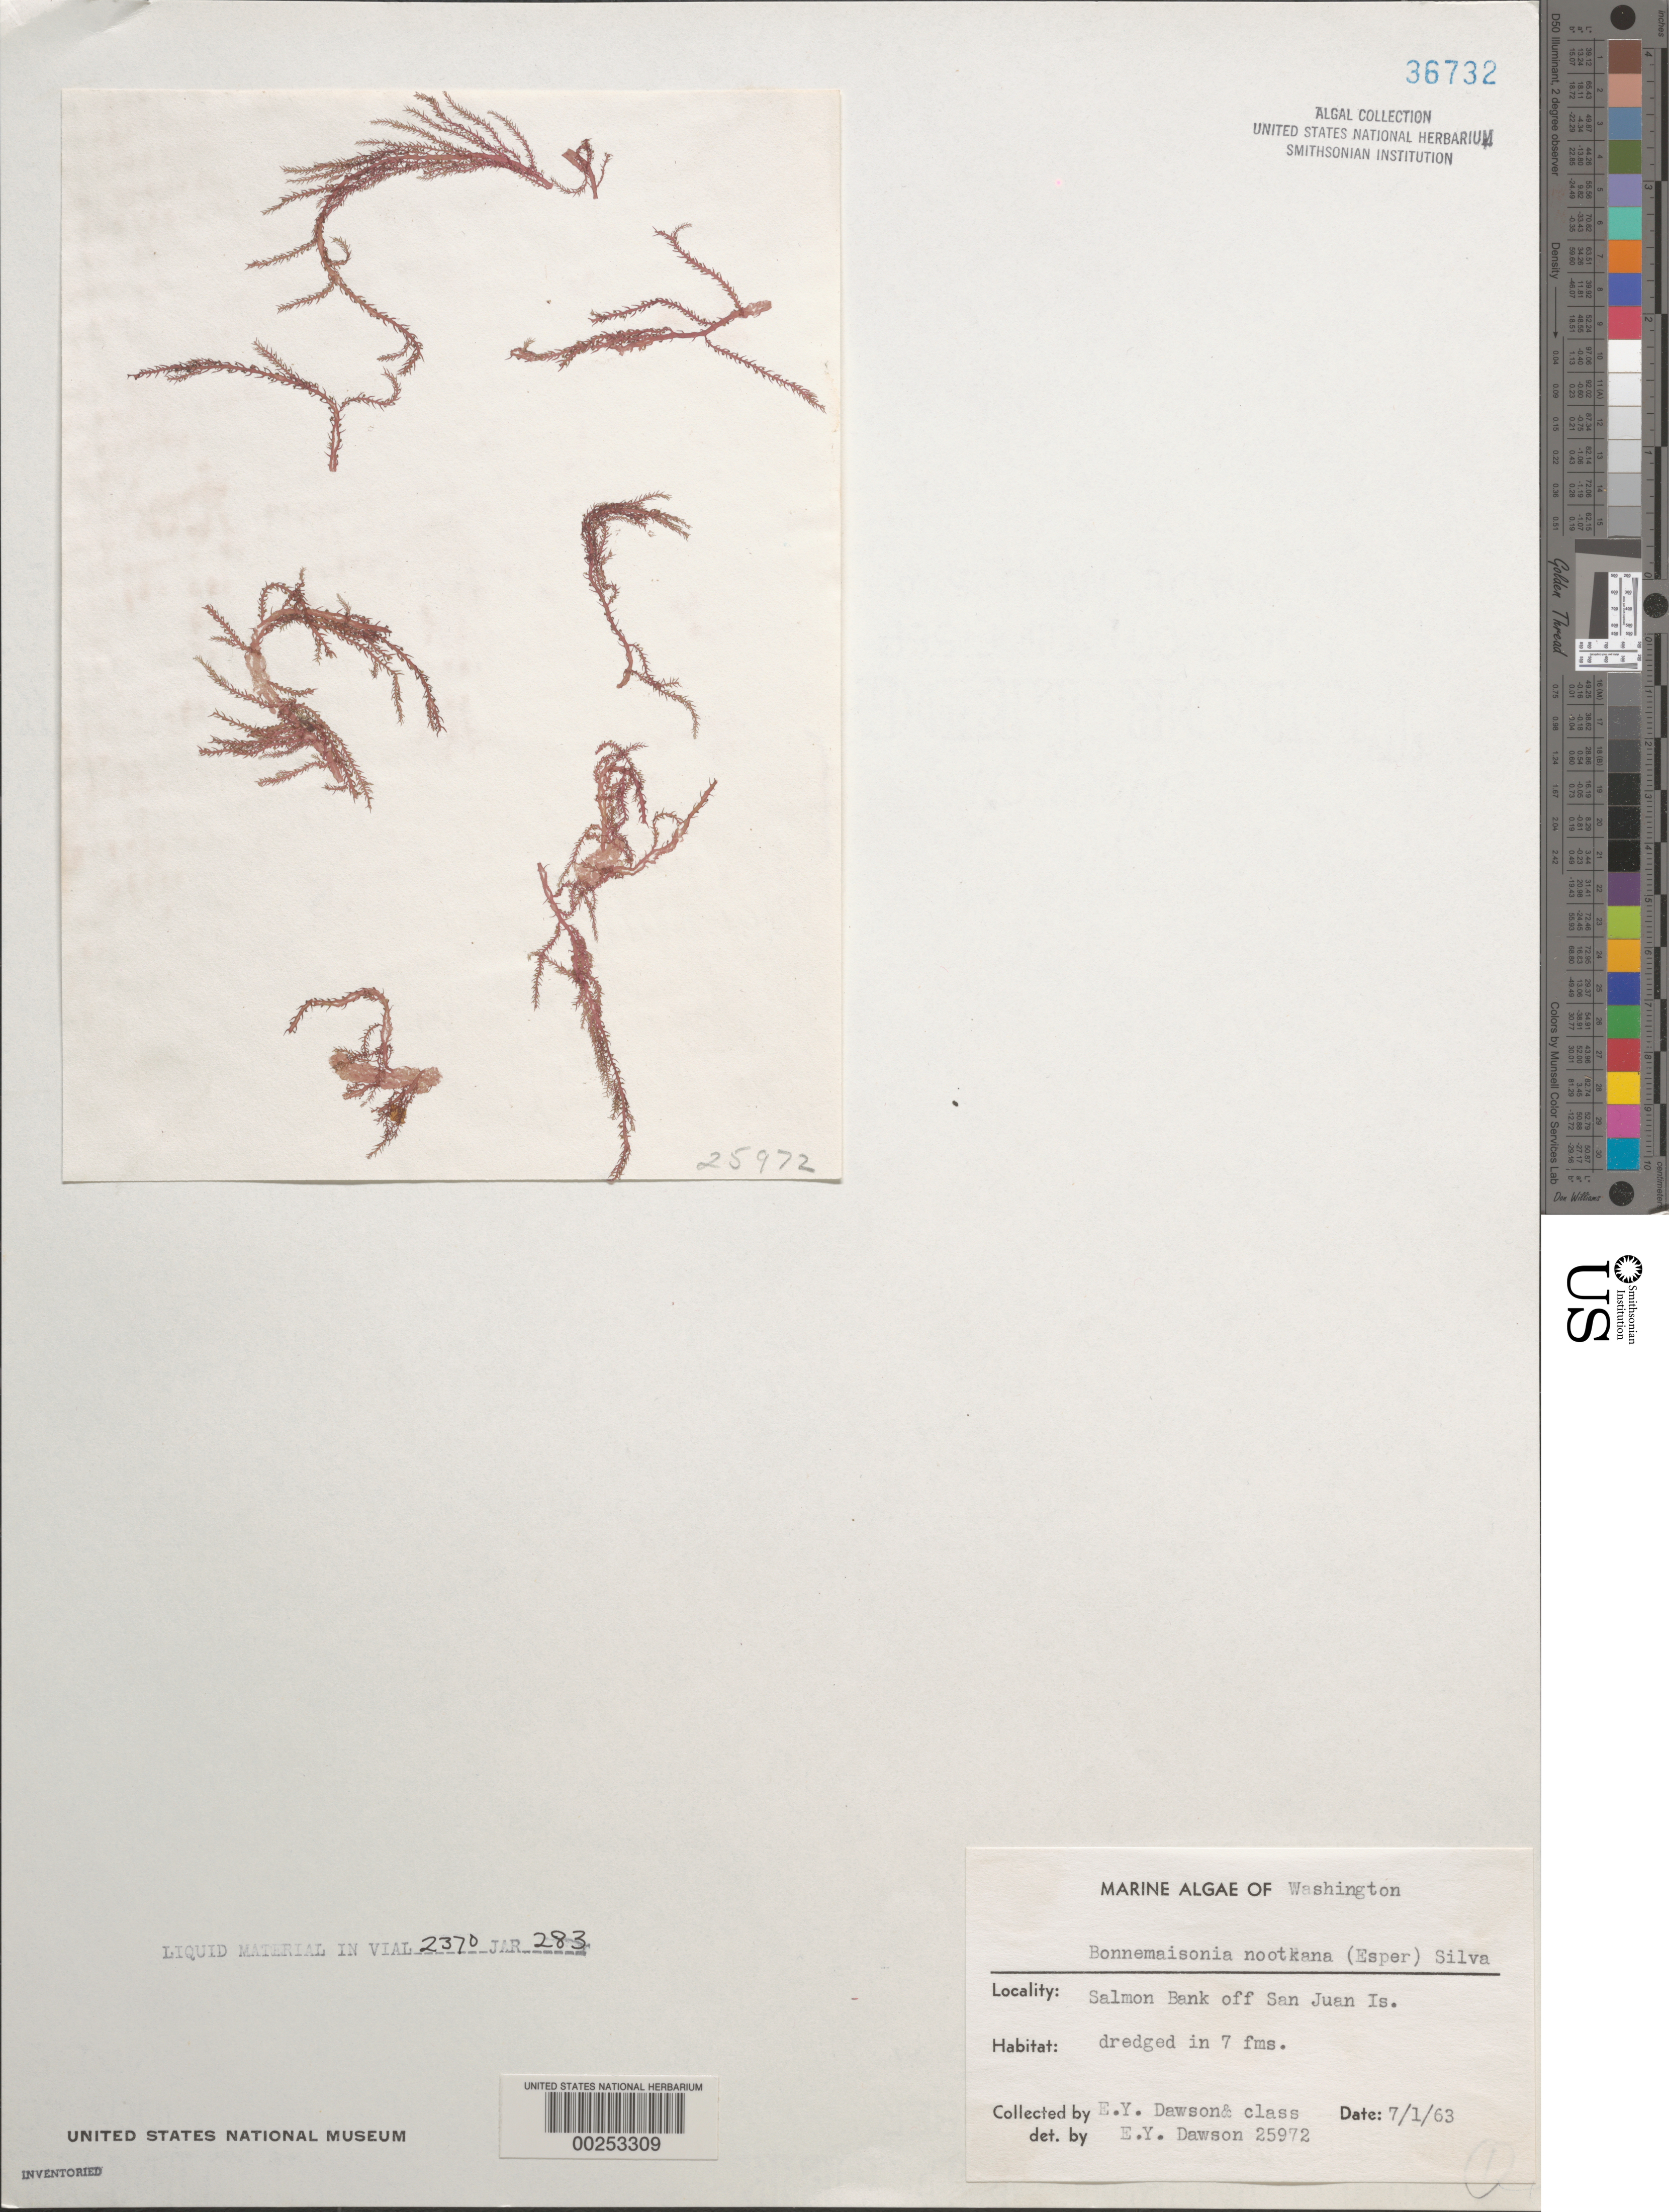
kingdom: Plantae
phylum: Rhodophyta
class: Florideophyceae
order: Bonnemaisoniales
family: Bonnemaisoniaceae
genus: Bonnemaisonia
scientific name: Bonnemaisonia nootkana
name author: (Esper) P.C. Silva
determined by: Dawson, E. Y.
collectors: E. Y. Dawson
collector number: EYD 25972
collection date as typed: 01 Jul 1963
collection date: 1963-07-01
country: United States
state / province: Washington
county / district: San Juan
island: San Juan Island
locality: Salmon Bank, off San Juan Island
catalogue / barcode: US 36732